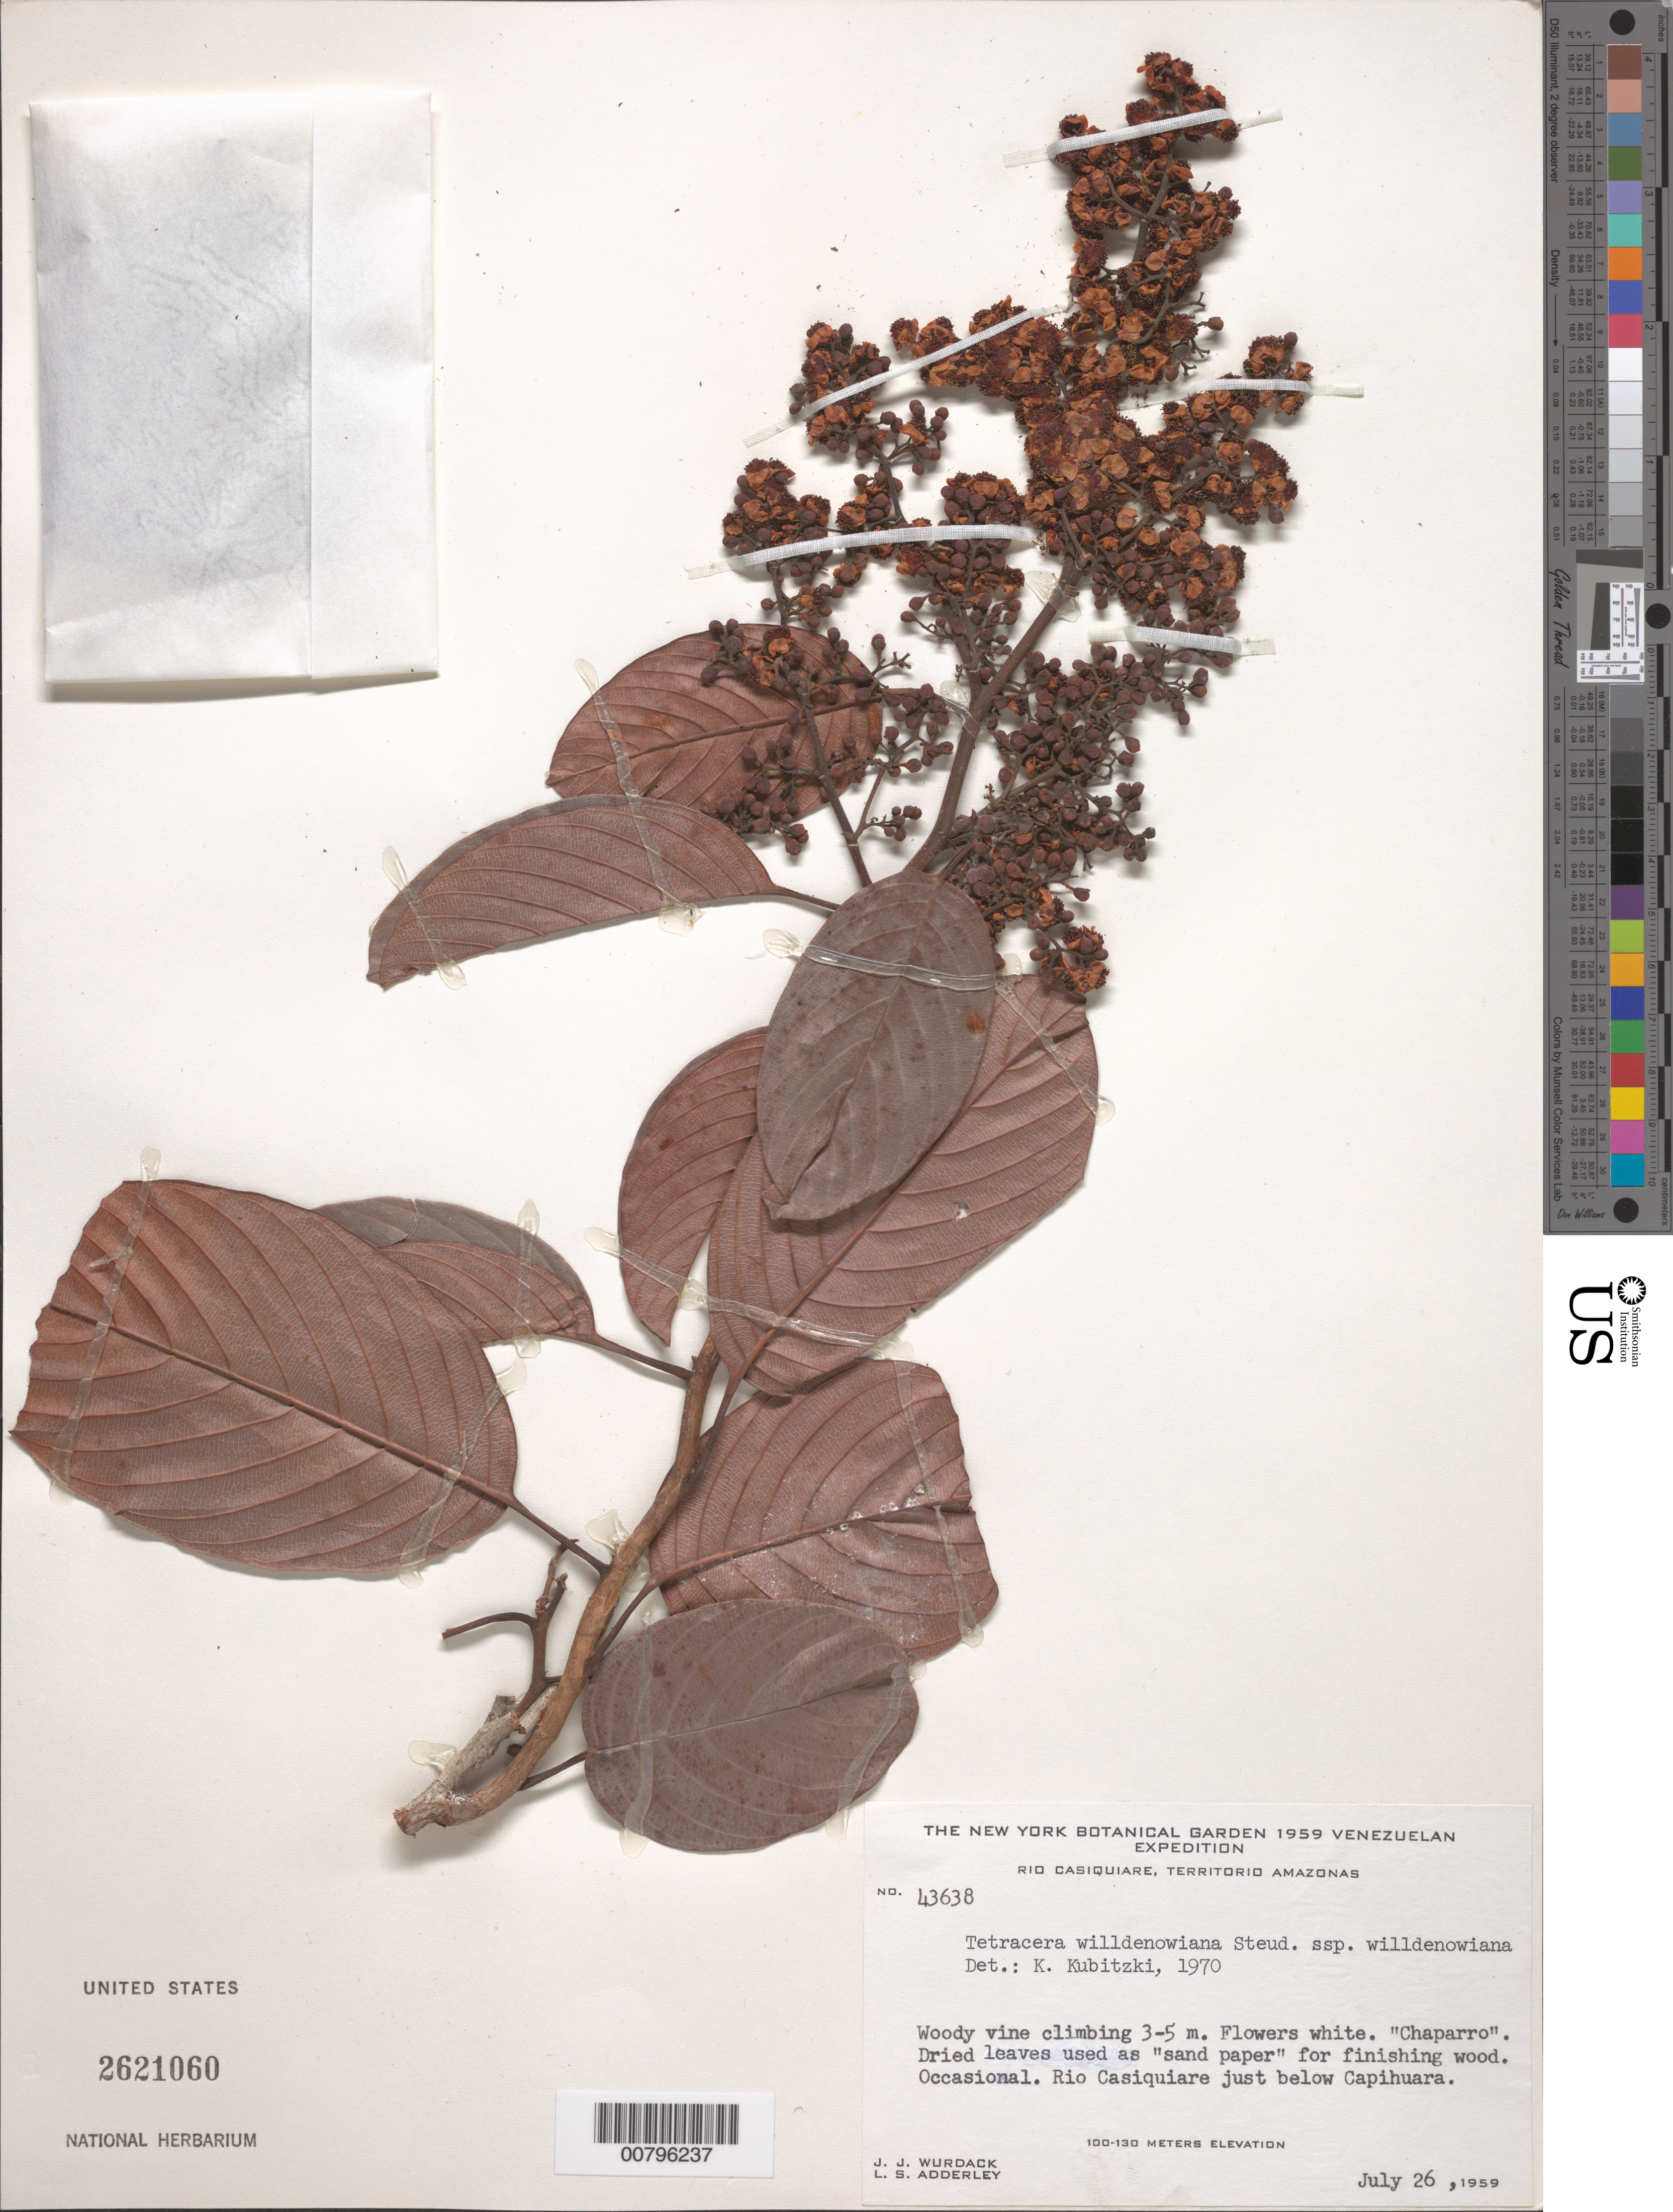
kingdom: Plantae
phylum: Tracheophyta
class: Magnoliopsida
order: Dilleniales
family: Dilleniaceae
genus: Tetracera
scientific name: Tetracera willdenowiana subsp. willdenowiana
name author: Steud.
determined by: Kubitzki, Klaus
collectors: J. J. Wurdack & L. S. Adderley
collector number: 43638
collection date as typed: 26-Jul-59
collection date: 1959-07-26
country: Venezuela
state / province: Amazonas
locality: Río Casiquiare, just below Capihuara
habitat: Along river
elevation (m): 100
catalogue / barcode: US 2621060